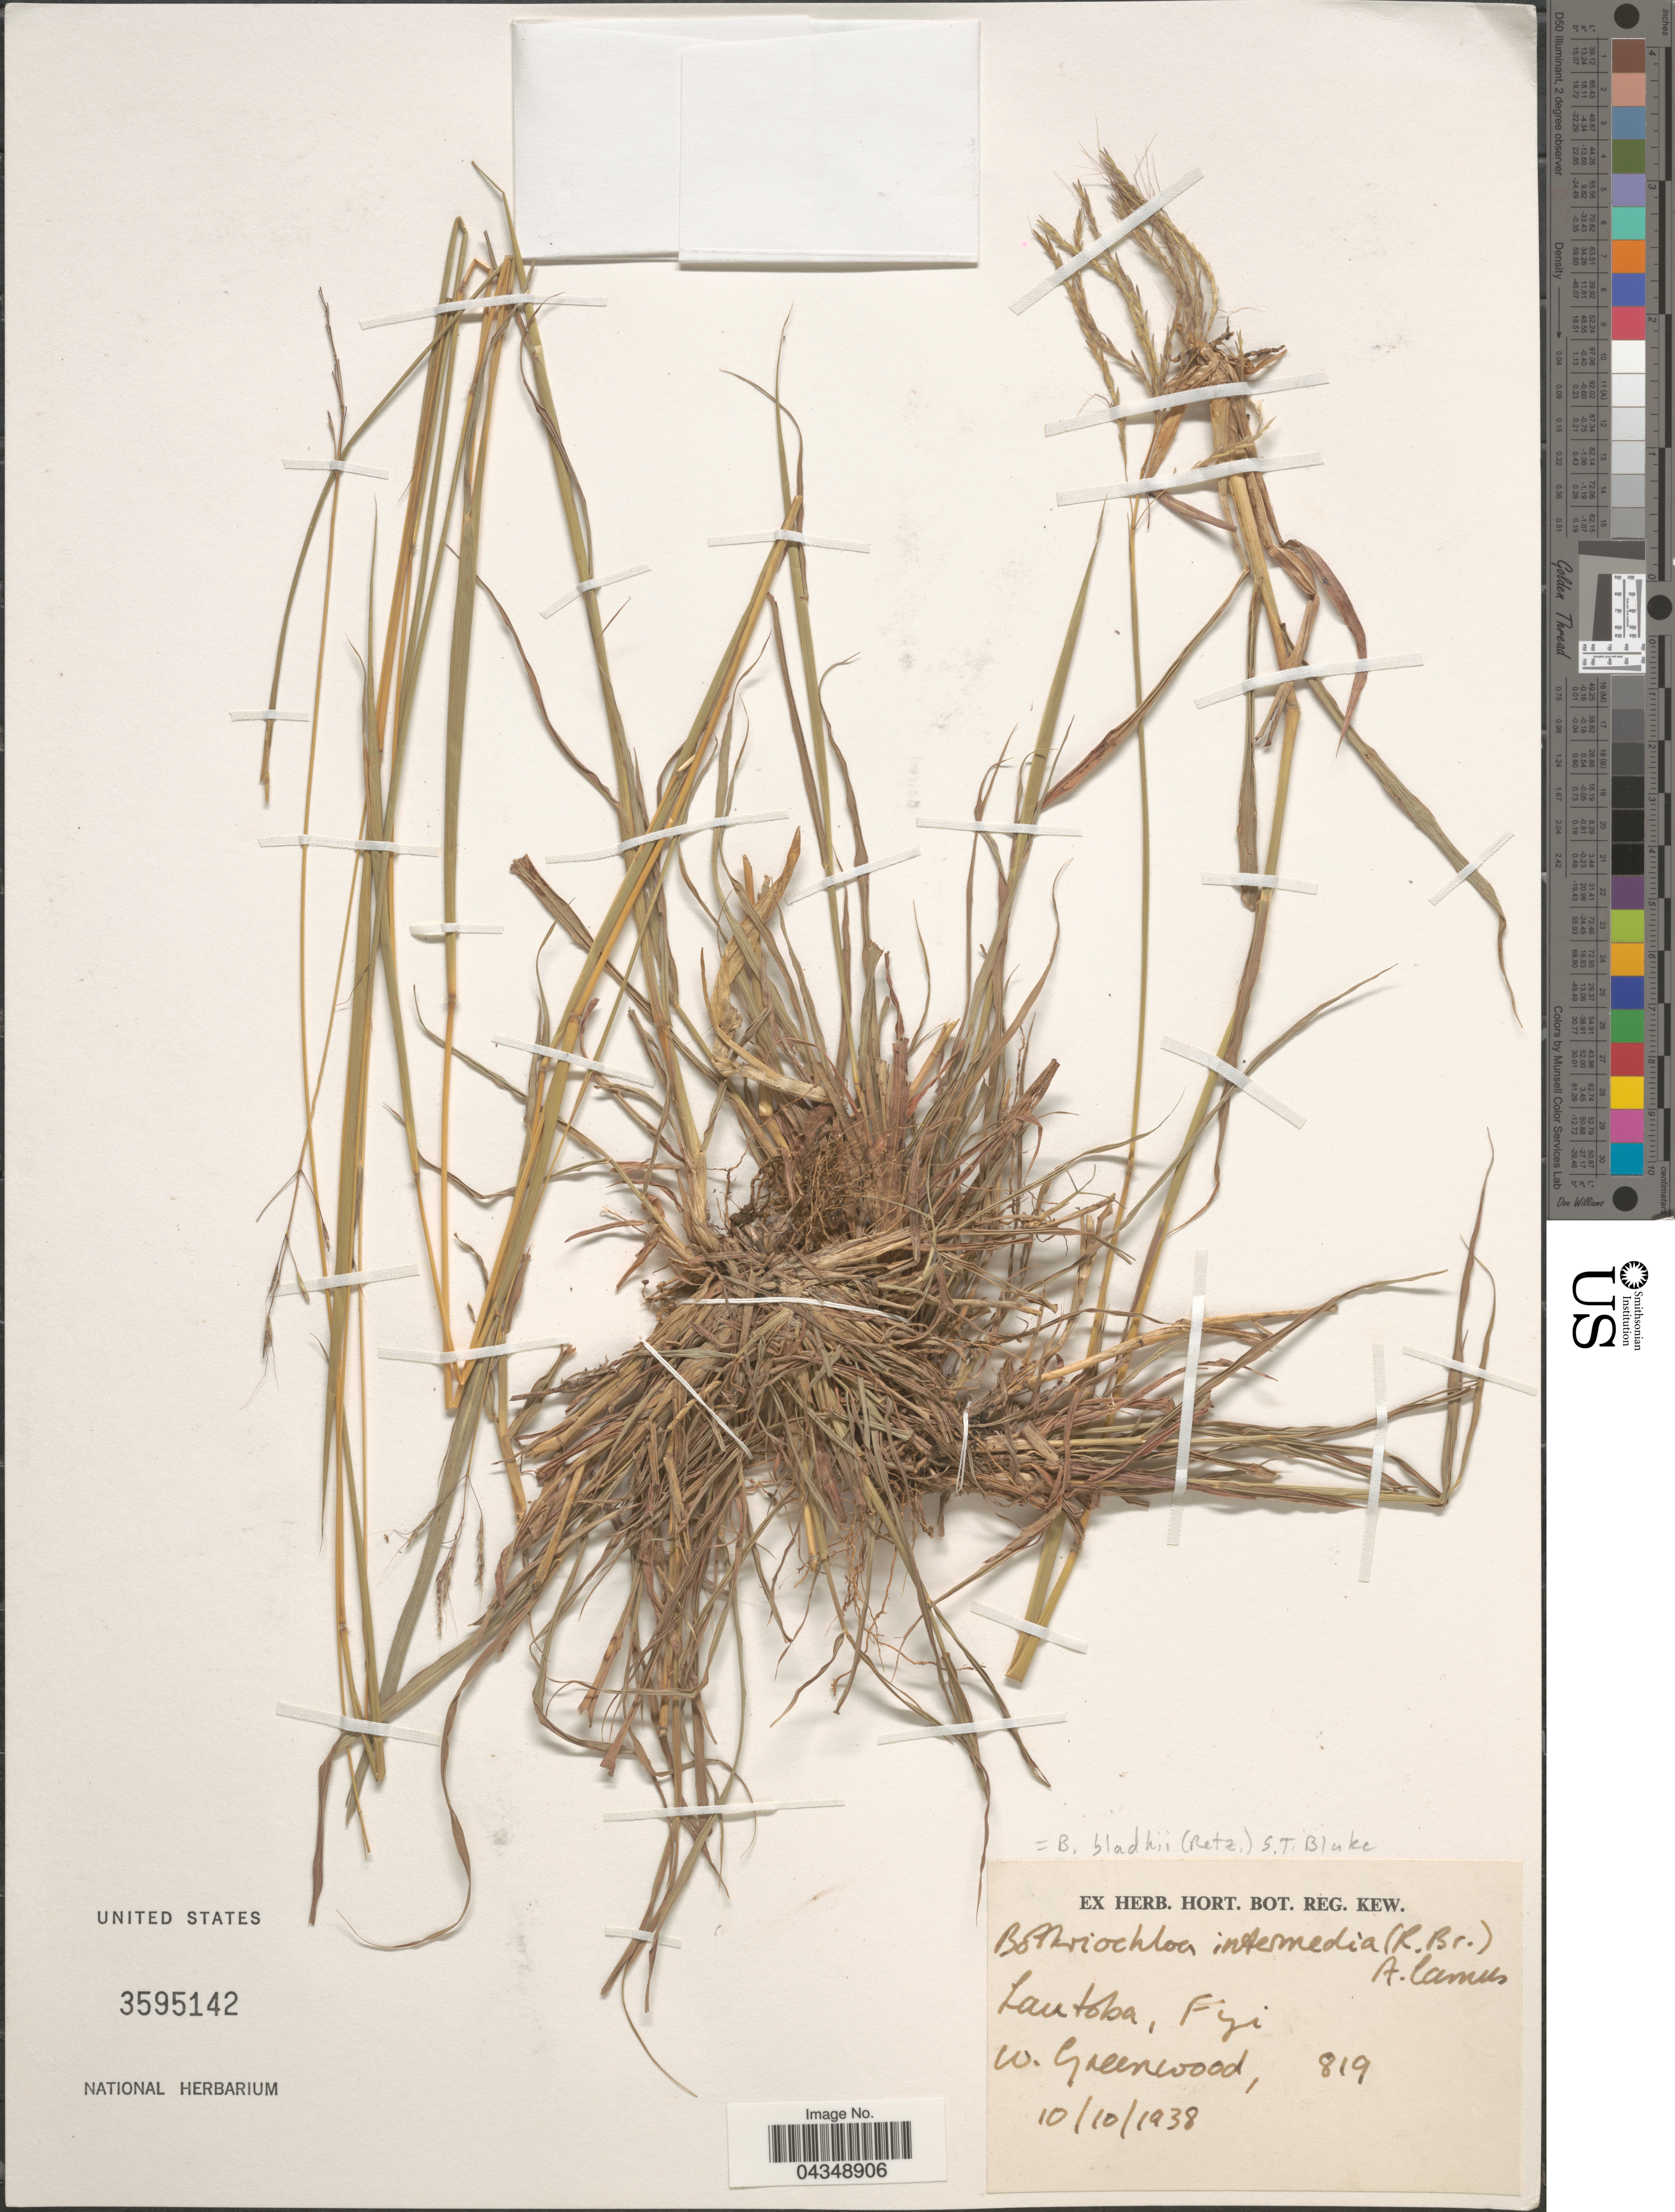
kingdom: Plantae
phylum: Tracheophyta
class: Liliopsida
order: Poales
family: Poaceae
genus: Bothriochloa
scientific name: Bothriochloa bladhii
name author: (Retz.) S.T. Blake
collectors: W. Greenwood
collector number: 819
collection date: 1938-10-10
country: Fiji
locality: Lautoka.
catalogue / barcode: US 3595142